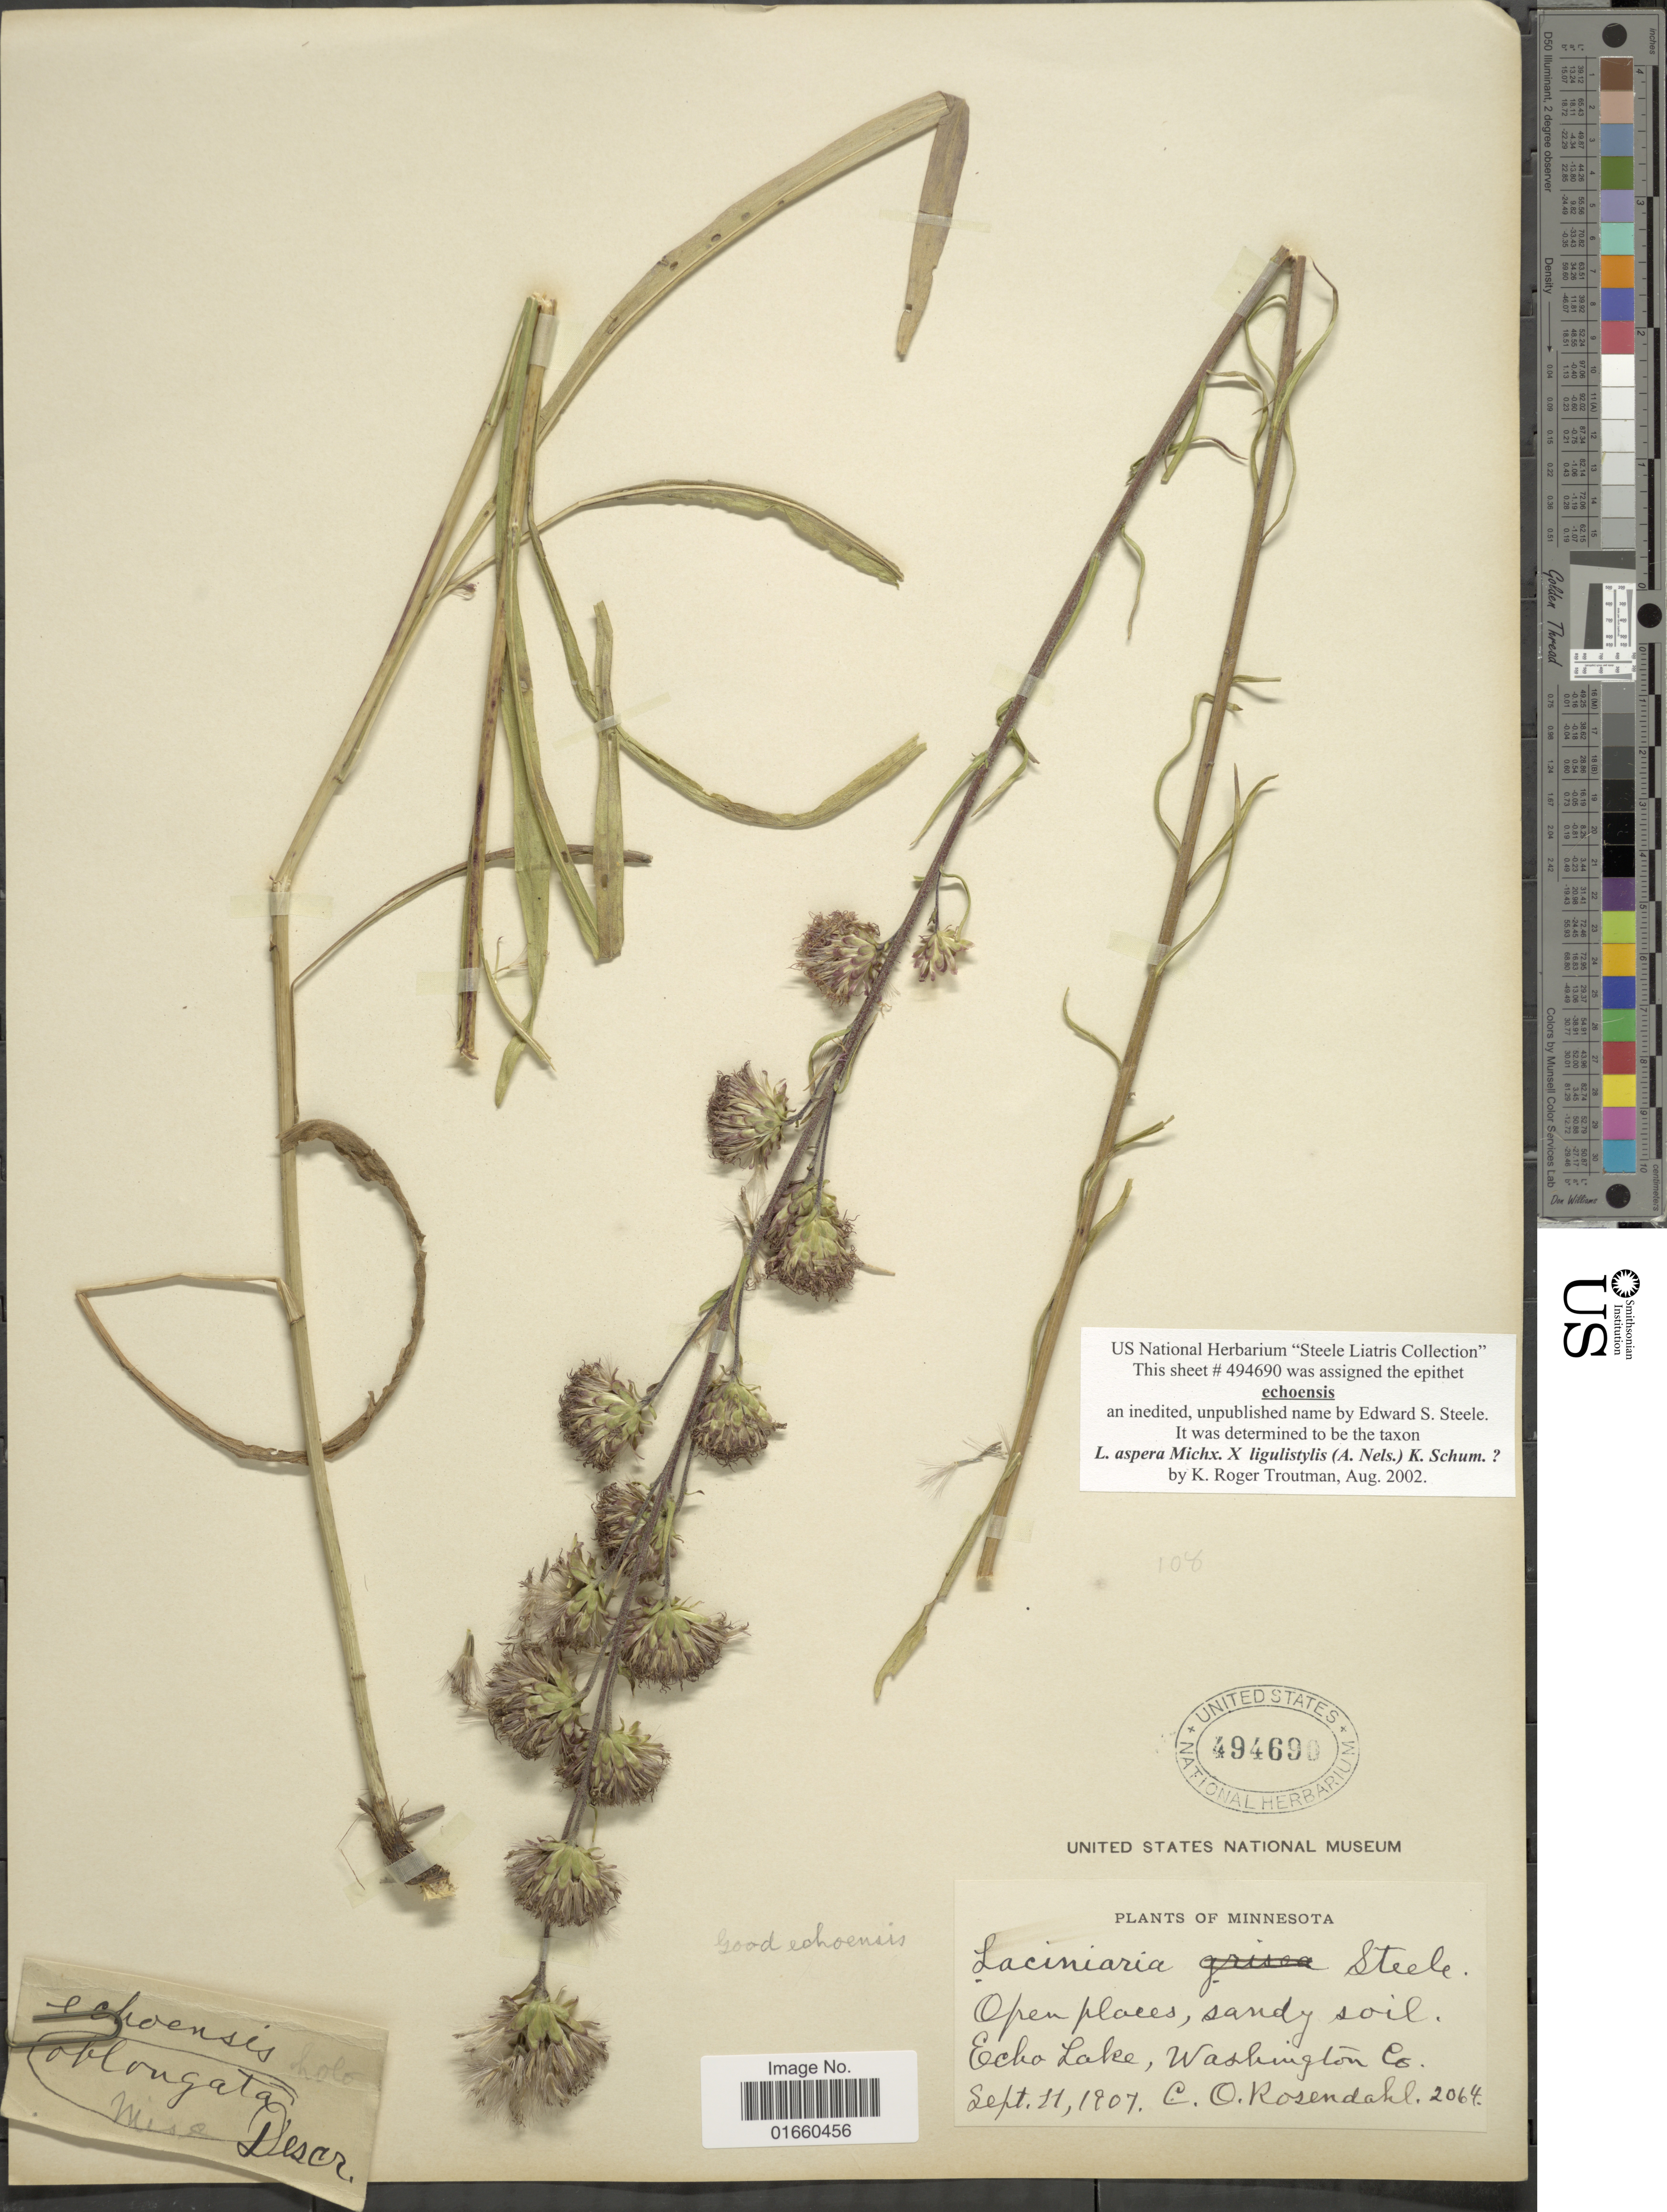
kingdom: Plantae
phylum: Tracheophyta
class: Magnoliopsida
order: Asterales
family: Asteraceae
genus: Liatris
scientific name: Liatris aspera x L. ligulistylus (A. Nelson) K. Schum.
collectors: C. O. Rosendahl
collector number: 2064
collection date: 1907-09-11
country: United States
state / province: Minnesota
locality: Echo Lake, Washington Co.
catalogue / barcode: US 494690